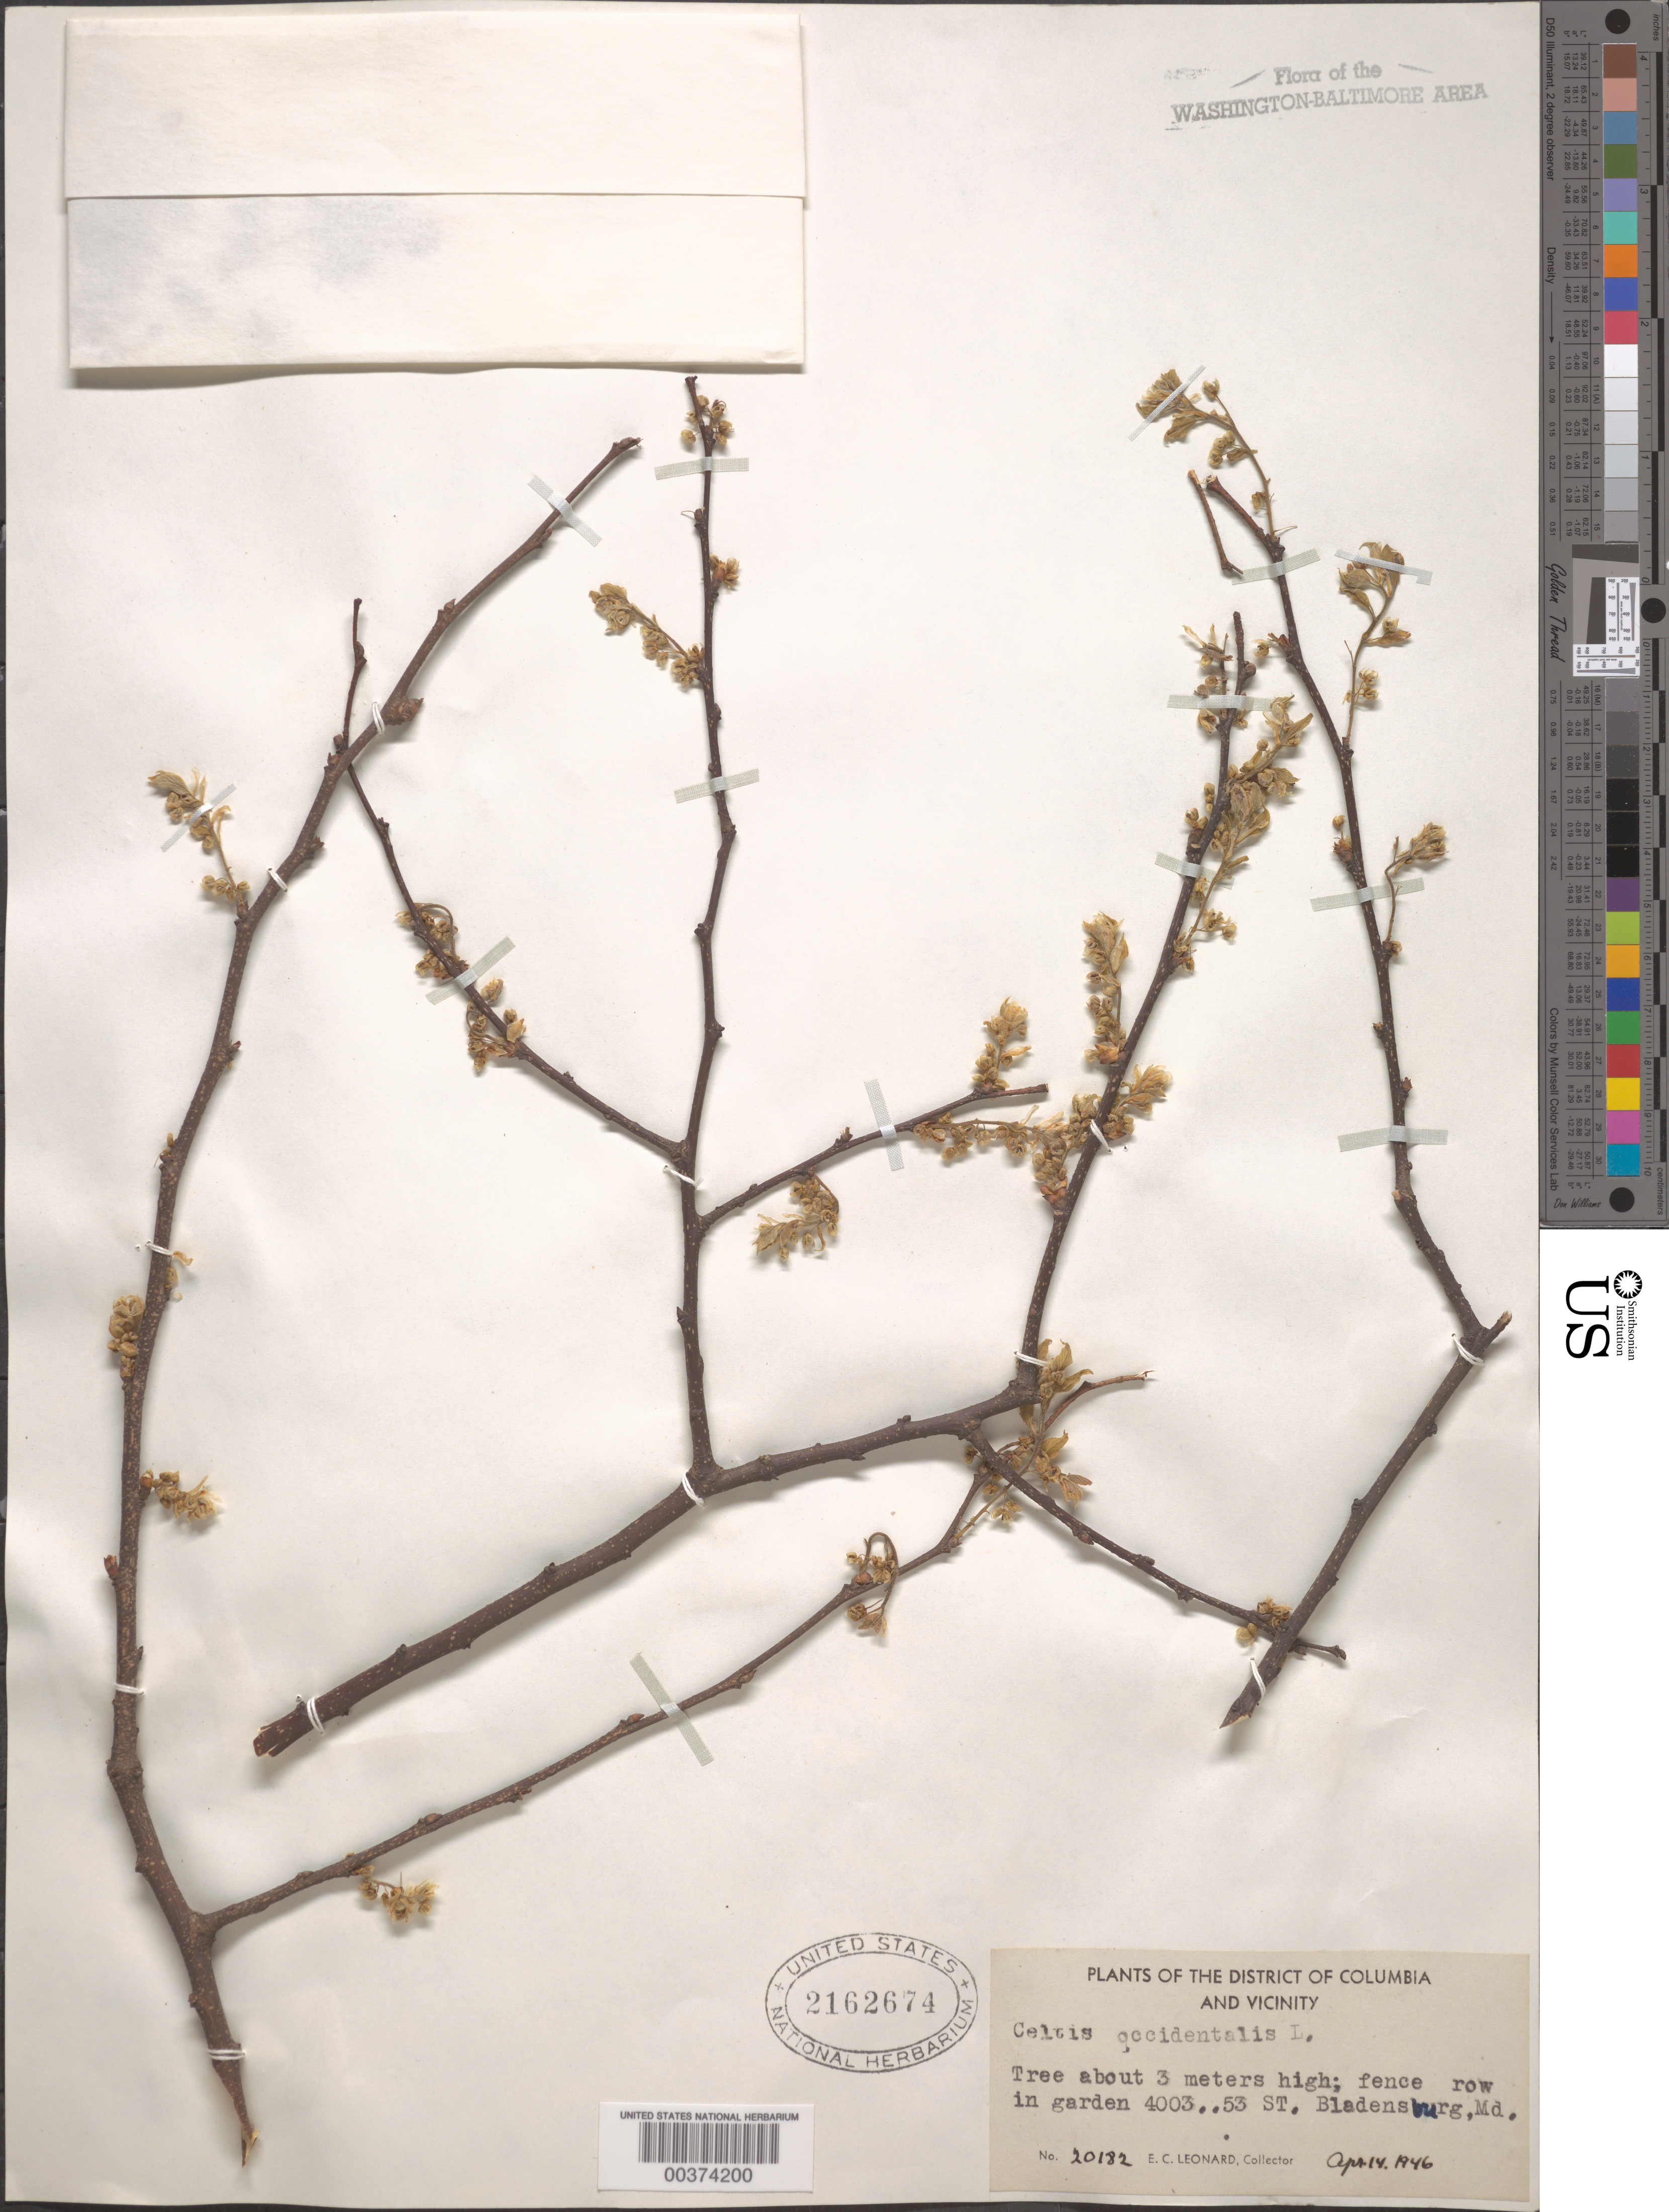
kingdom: Plantae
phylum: Tracheophyta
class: Magnoliopsida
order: Rosales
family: Cannabaceae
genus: Celtis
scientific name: Celtis occidentalis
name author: L.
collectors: E. C. Leonard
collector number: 20182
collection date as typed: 14 Apr 1946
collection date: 1946-04-14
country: United States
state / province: Maryland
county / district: Prince George's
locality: Bladensburg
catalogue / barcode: US 2162674